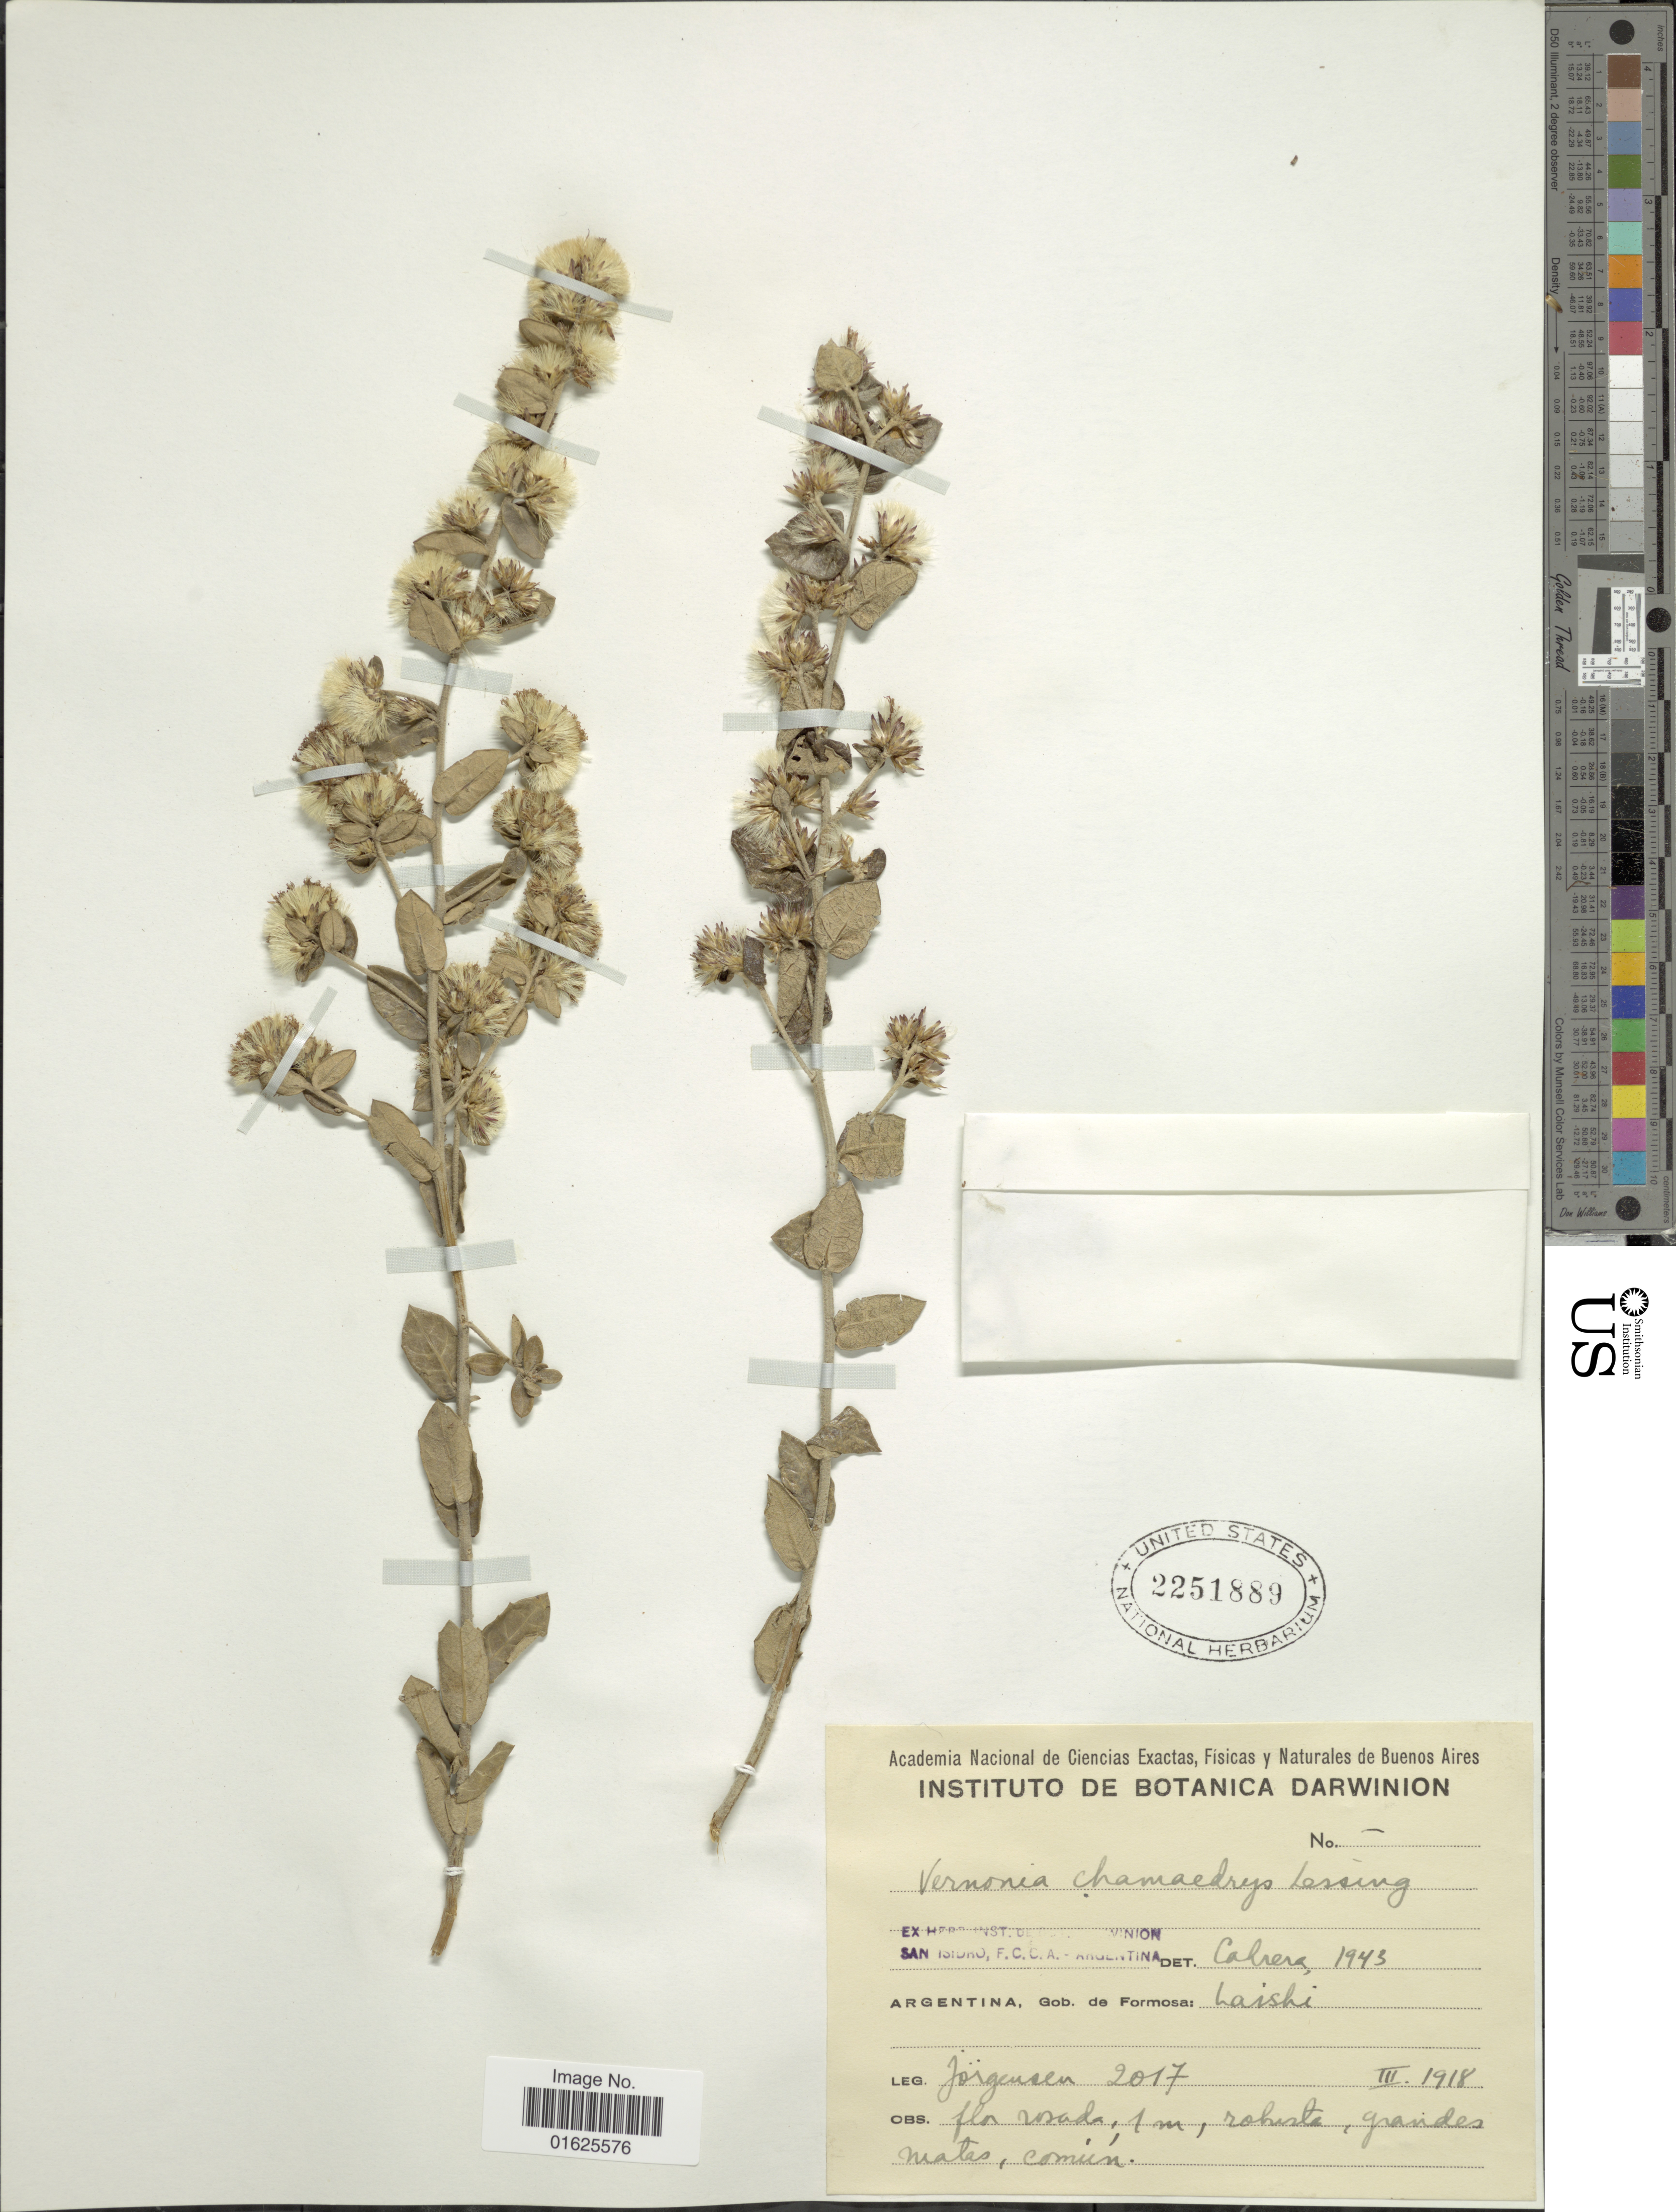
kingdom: Plantae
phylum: Tracheophyta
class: Magnoliopsida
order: Asterales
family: Asteraceae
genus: Vernonanthura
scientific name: Vernonanthura chamaedrys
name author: (Less.) H. Rob.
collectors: Jorgensen, --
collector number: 2017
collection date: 1918-03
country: Argentina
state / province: Formosa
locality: Gob de Formosa: Lasihi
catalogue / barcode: US 2251889